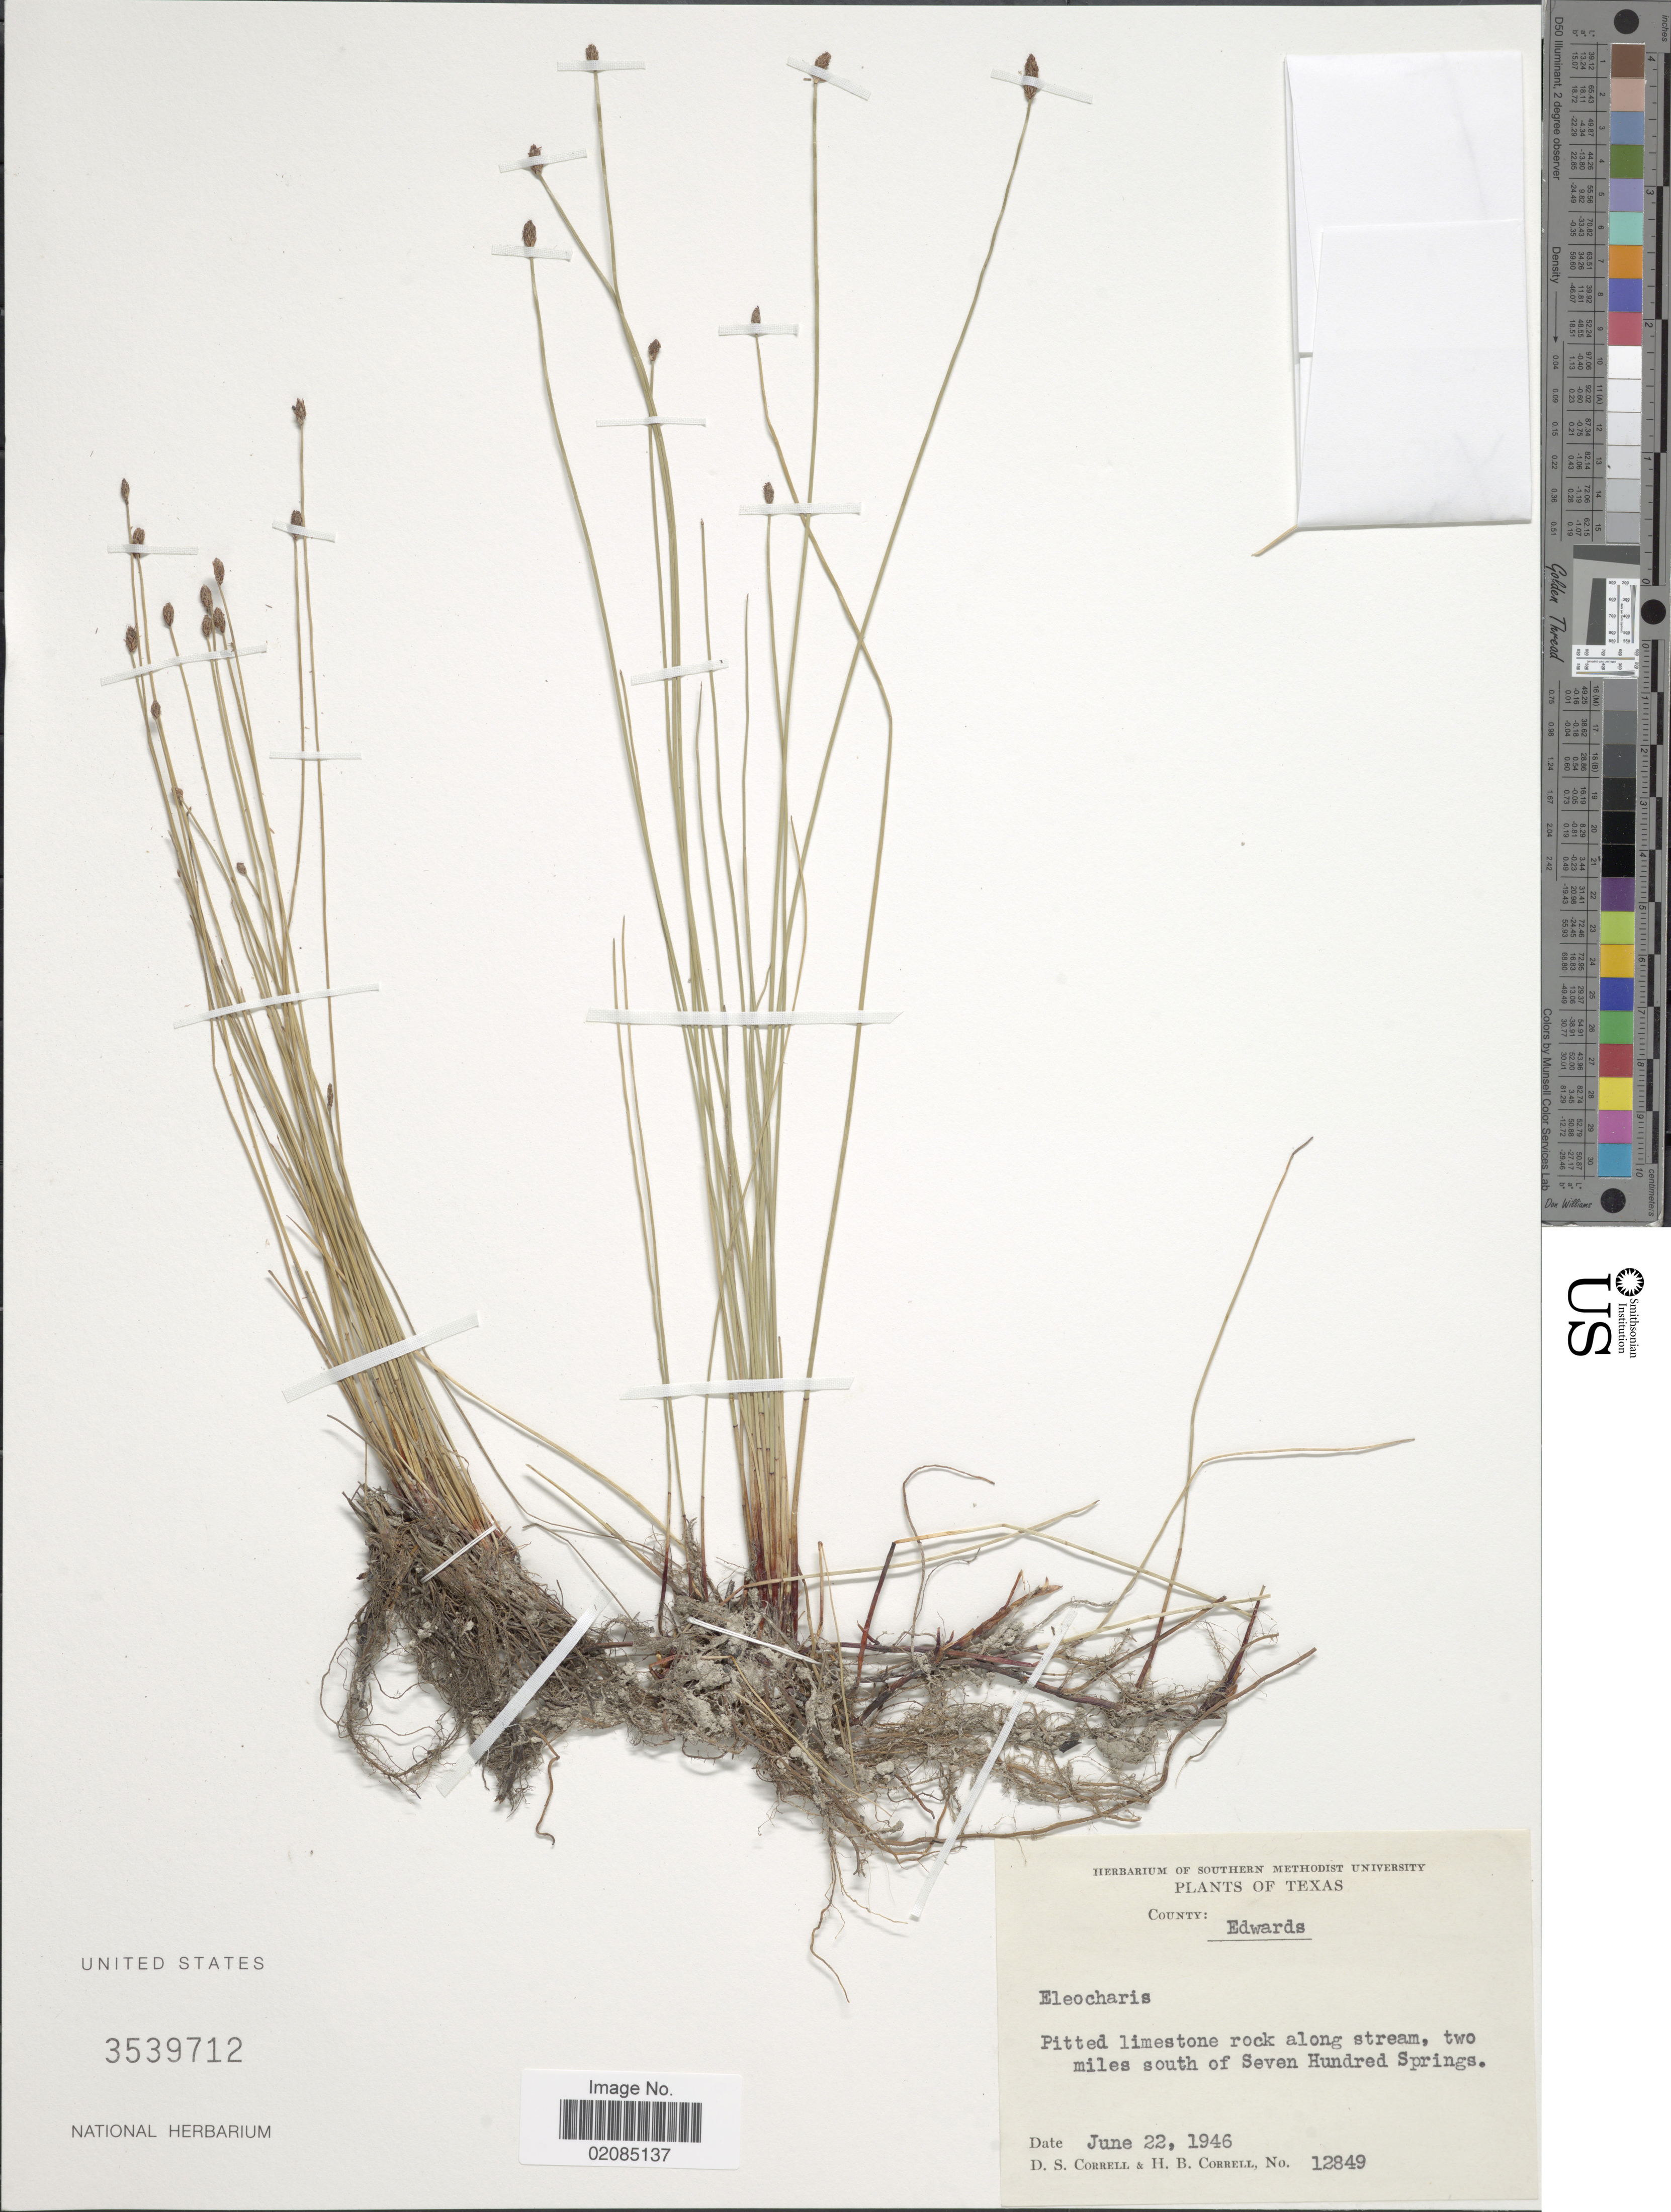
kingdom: Plantae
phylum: Tracheophyta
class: Liliopsida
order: Poales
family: Cyperaceae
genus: Eleocharis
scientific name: Eleocharis montevidensis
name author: Kunth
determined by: Strong, Mark T., (BOT), Smithsonian Institution - National Museum of Natural History (UNITED STATES)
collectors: D. S. Correll & H. Correll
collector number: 12849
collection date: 1946-06-22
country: United States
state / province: Texas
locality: County: Edwards, pitted limestone rock along stream, two miles south of Seven Hundred Springs.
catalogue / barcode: US 3539712